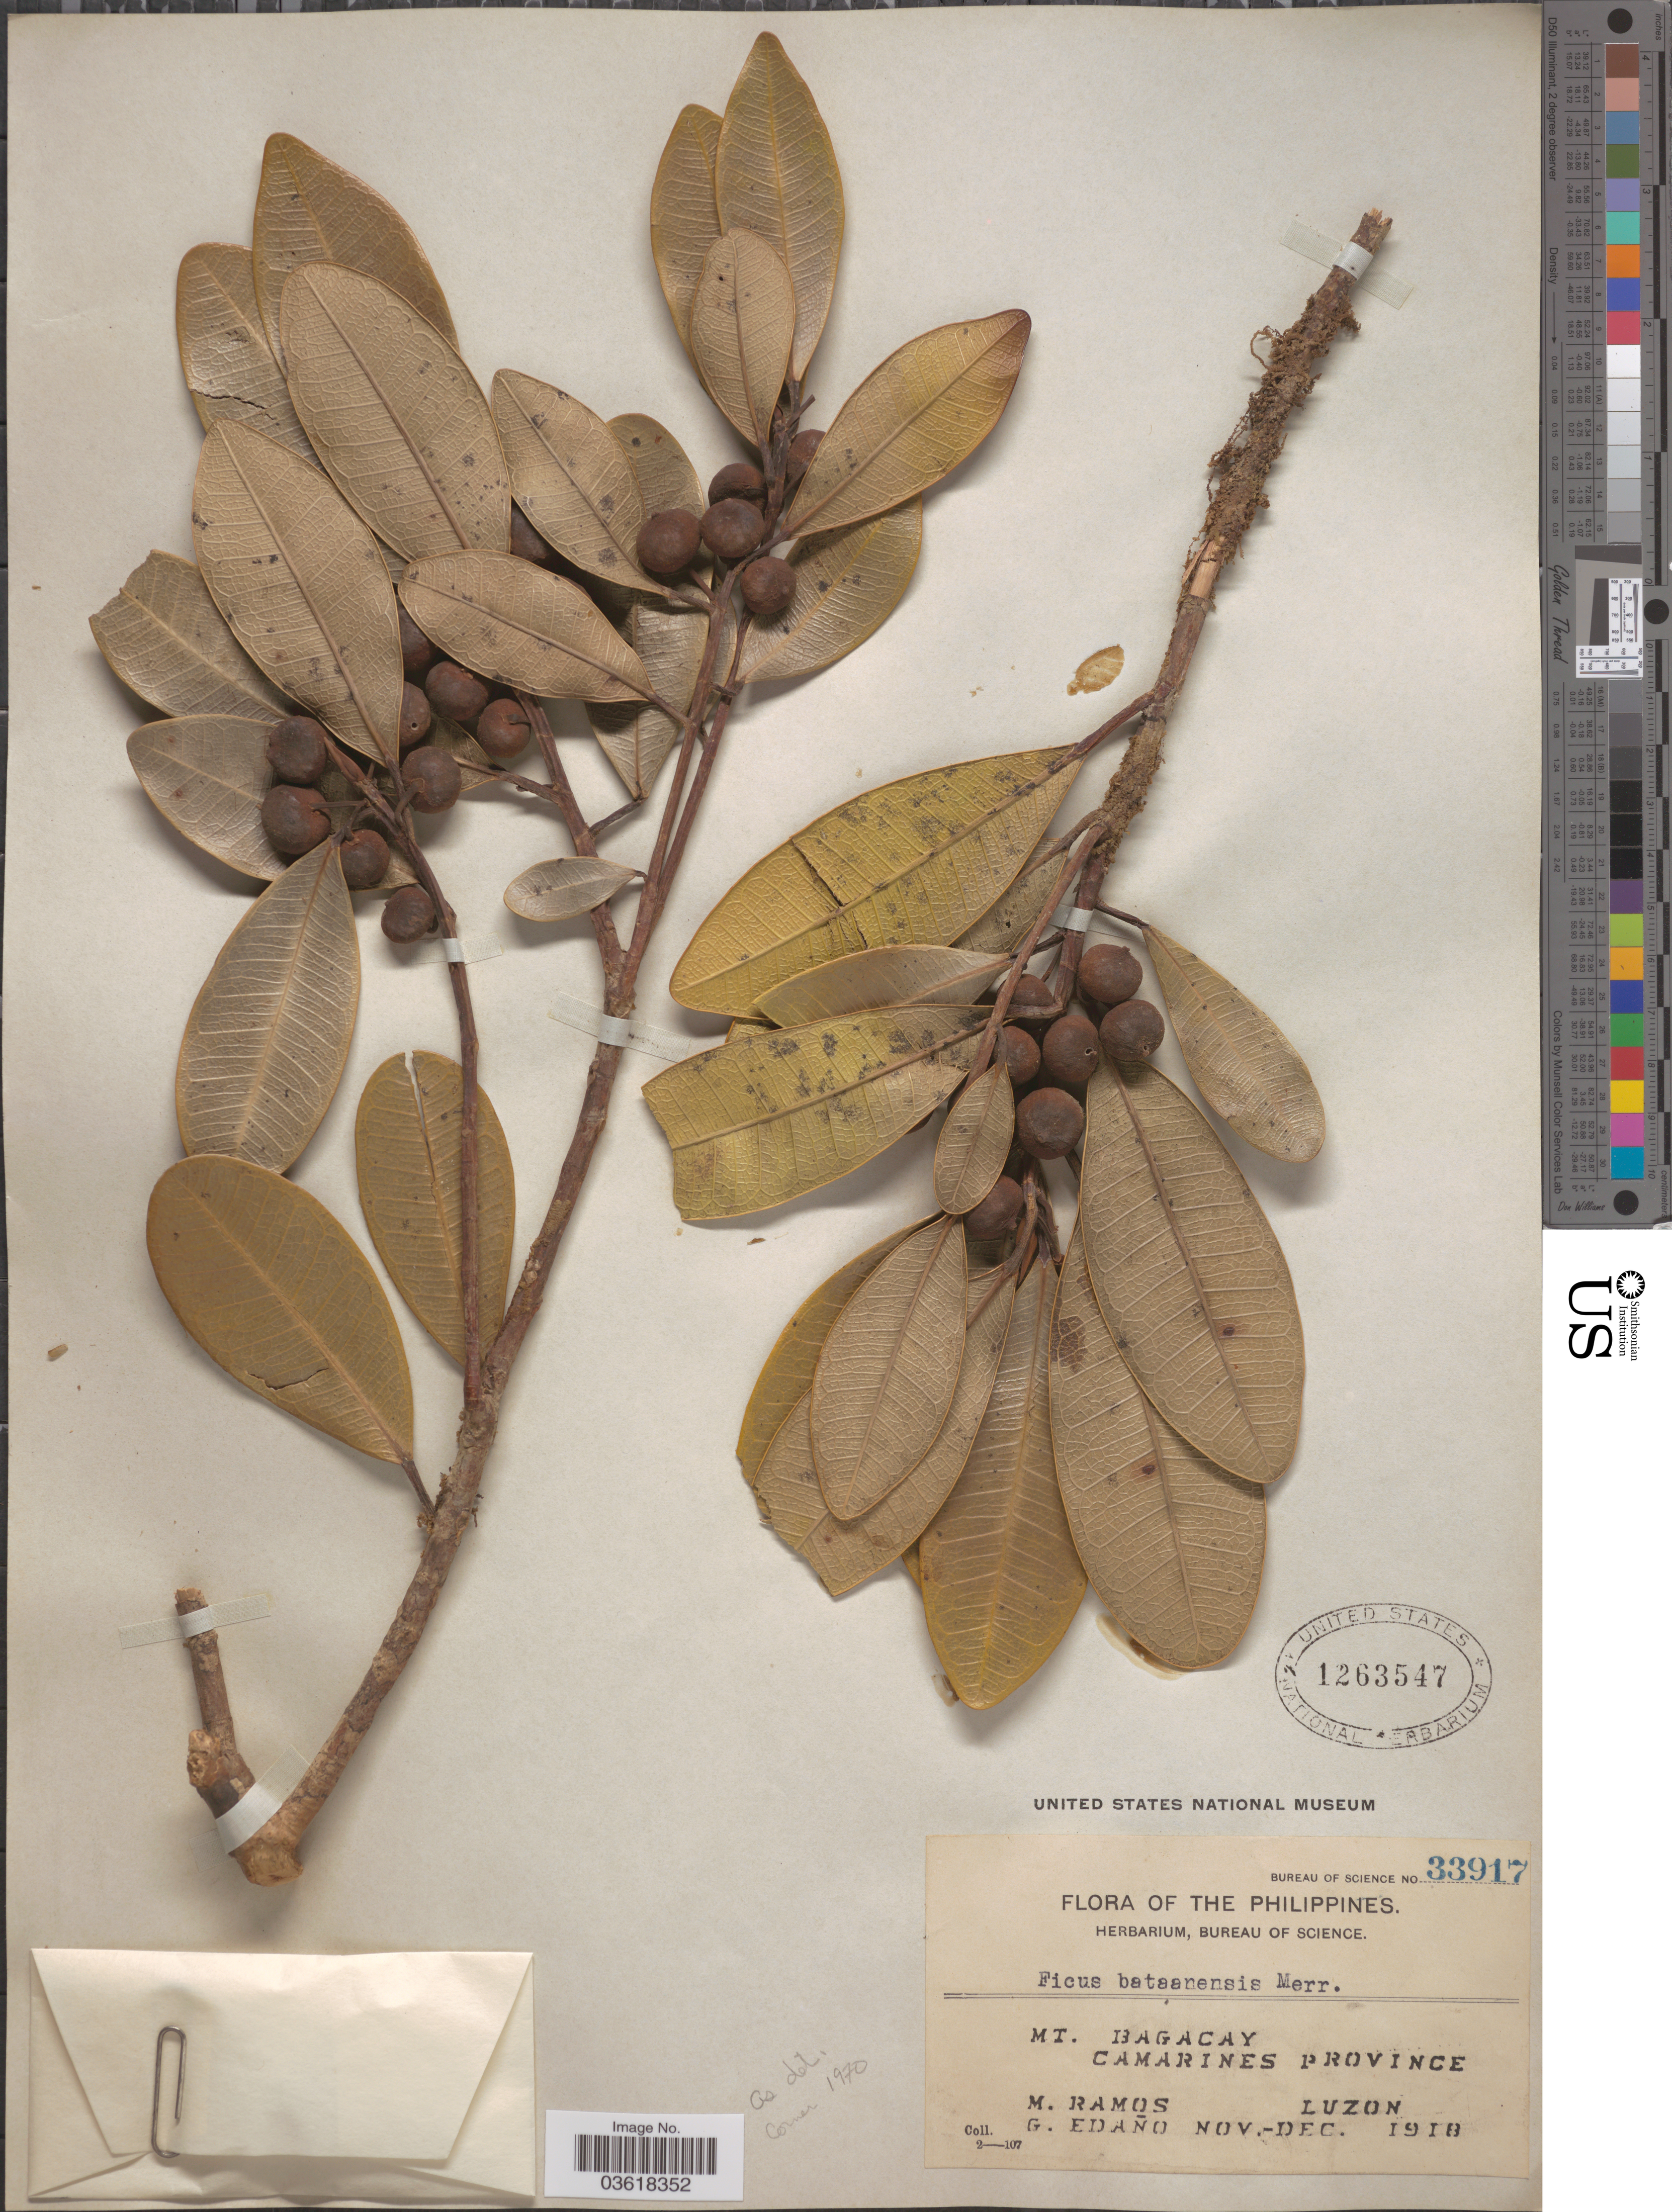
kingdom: Plantae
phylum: Tracheophyta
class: Magnoliopsida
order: Rosales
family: Moraceae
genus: Ficus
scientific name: Ficus bataanensis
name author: Merr.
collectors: M. Ramos & G. Edaño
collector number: Bureau of science 33917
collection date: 1918-11/1918-12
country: Philippines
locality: Mt. Bagacay, Camarines Province, Luzon.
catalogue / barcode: US 1263547